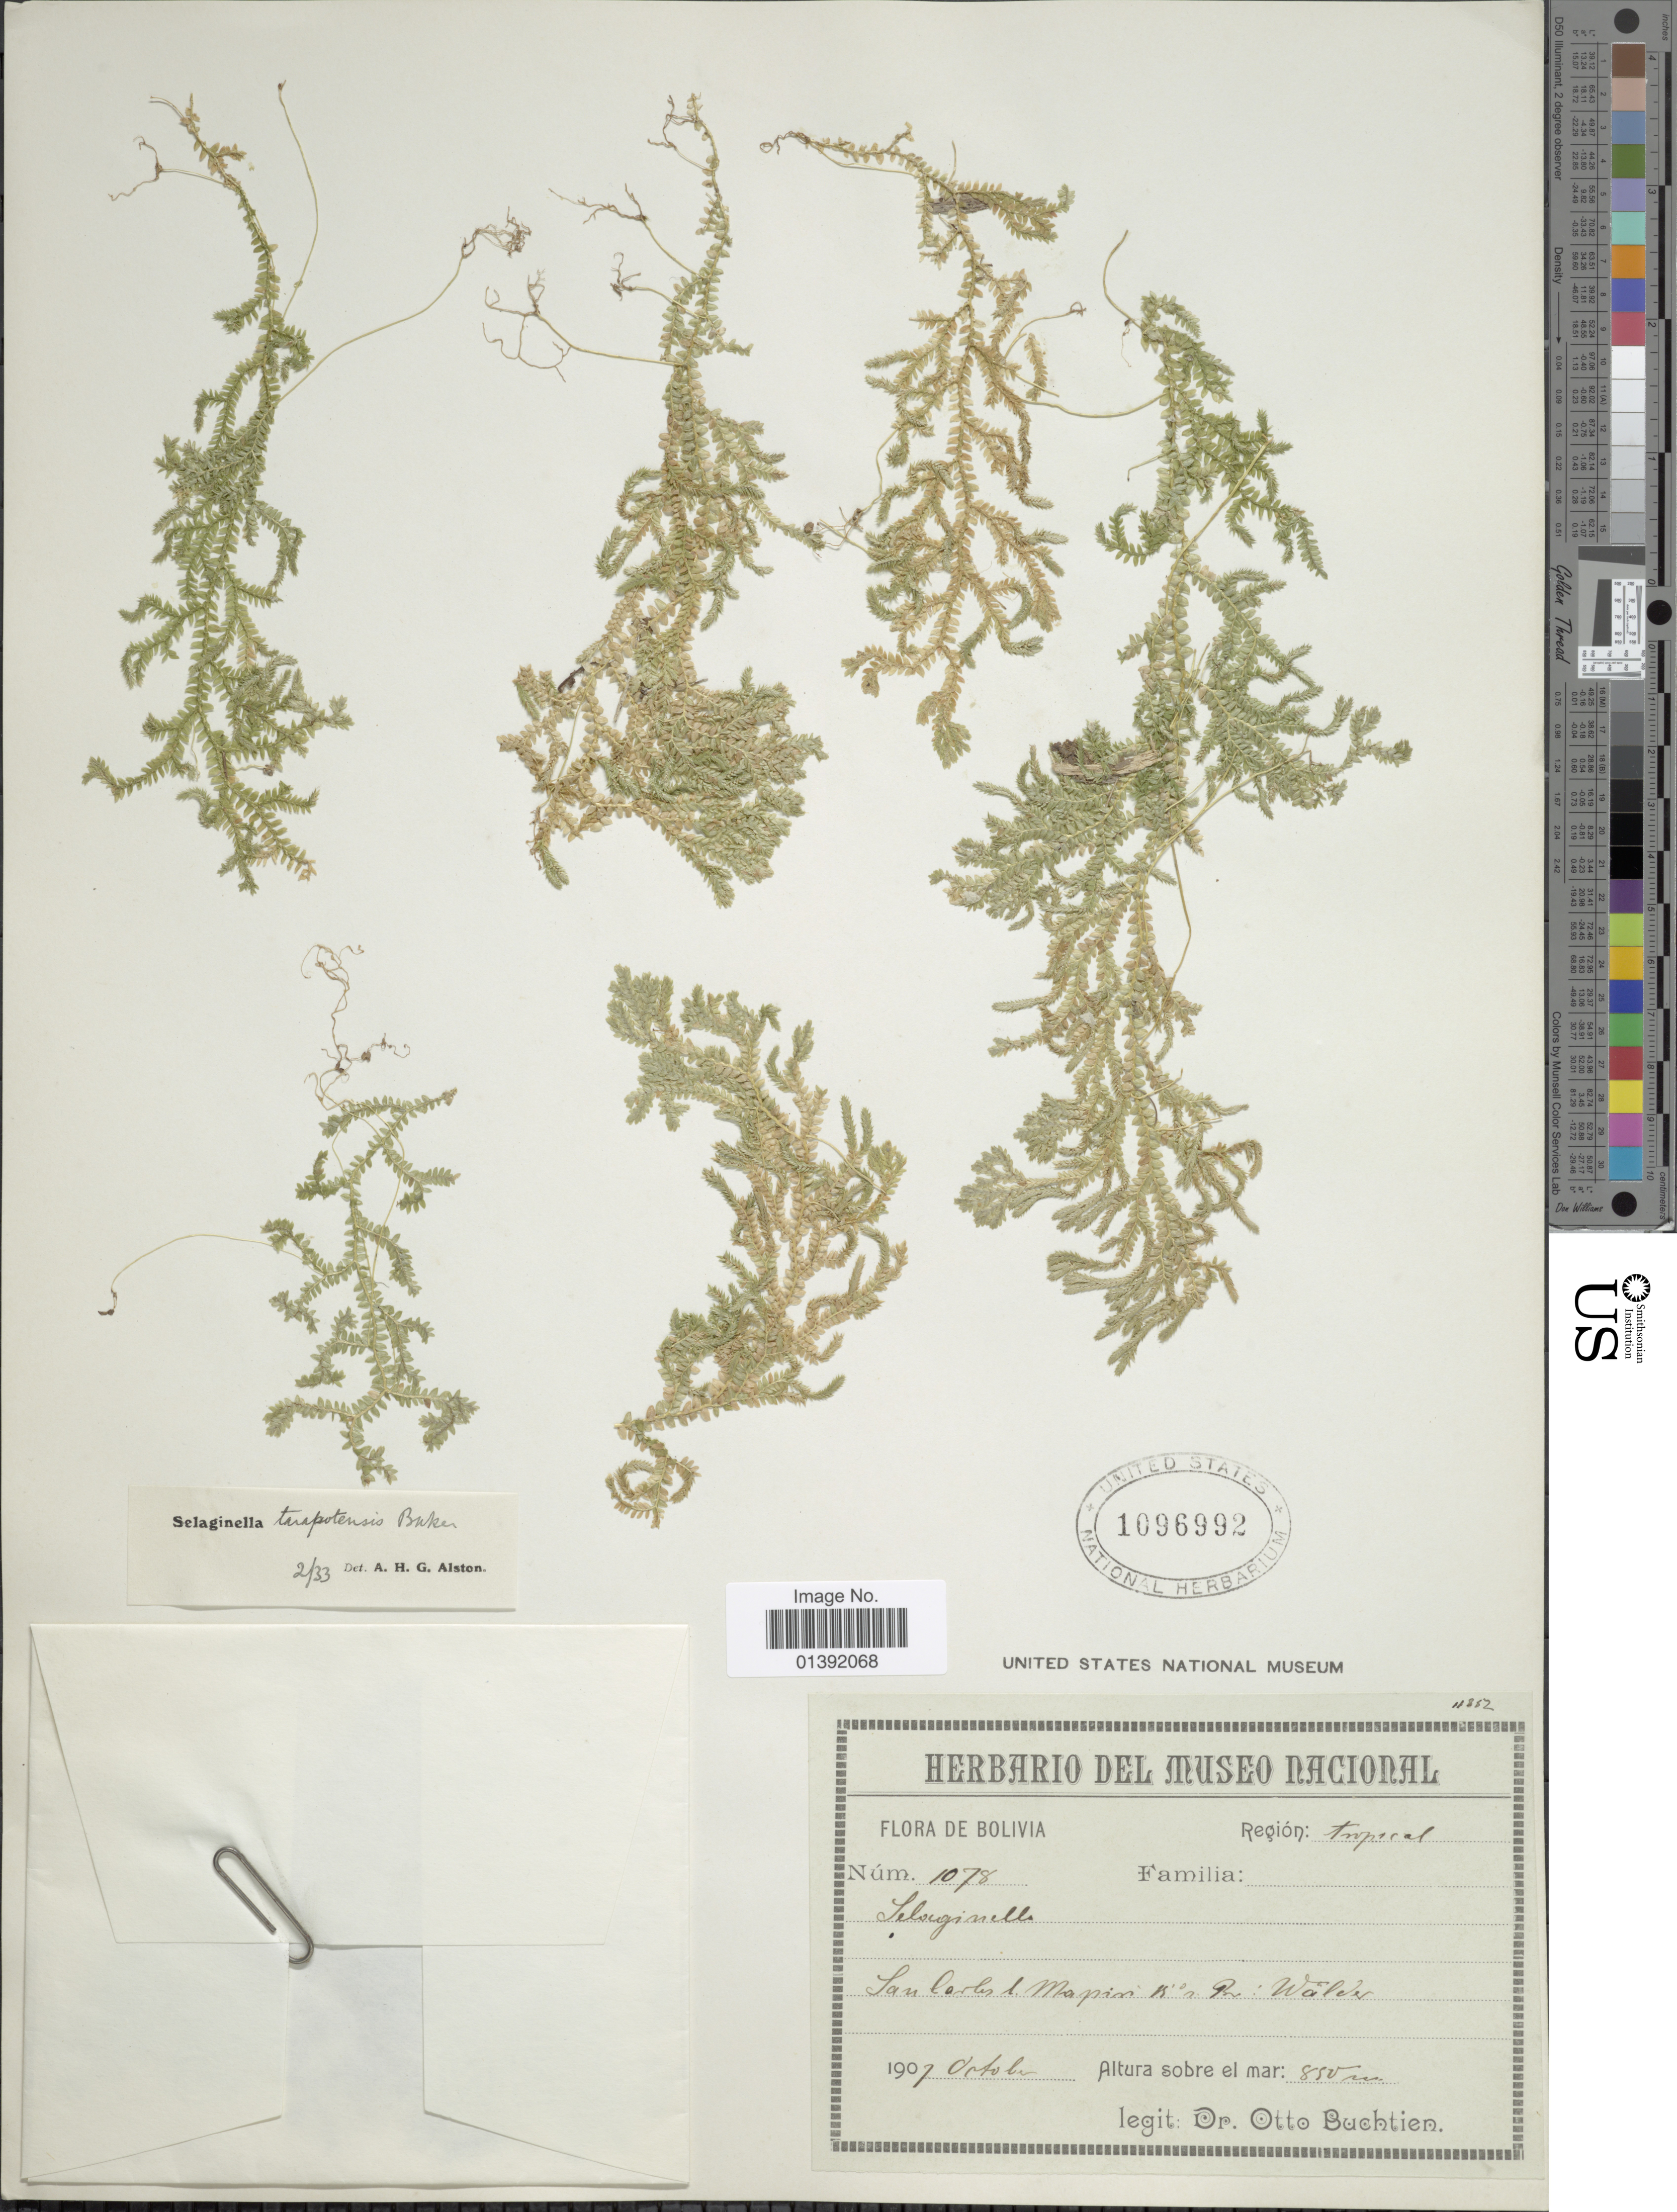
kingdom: Plantae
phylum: Tracheophyta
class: Lycopodiopsida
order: Selaginellales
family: Selaginellaceae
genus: Selaginella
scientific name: Selaginella tarapotensis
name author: Baker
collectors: O. Buchtien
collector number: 1078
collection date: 1907-10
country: Bolivia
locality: San Carlos l. Mapiri 15°n Br Walder.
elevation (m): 850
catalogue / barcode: US 1096992